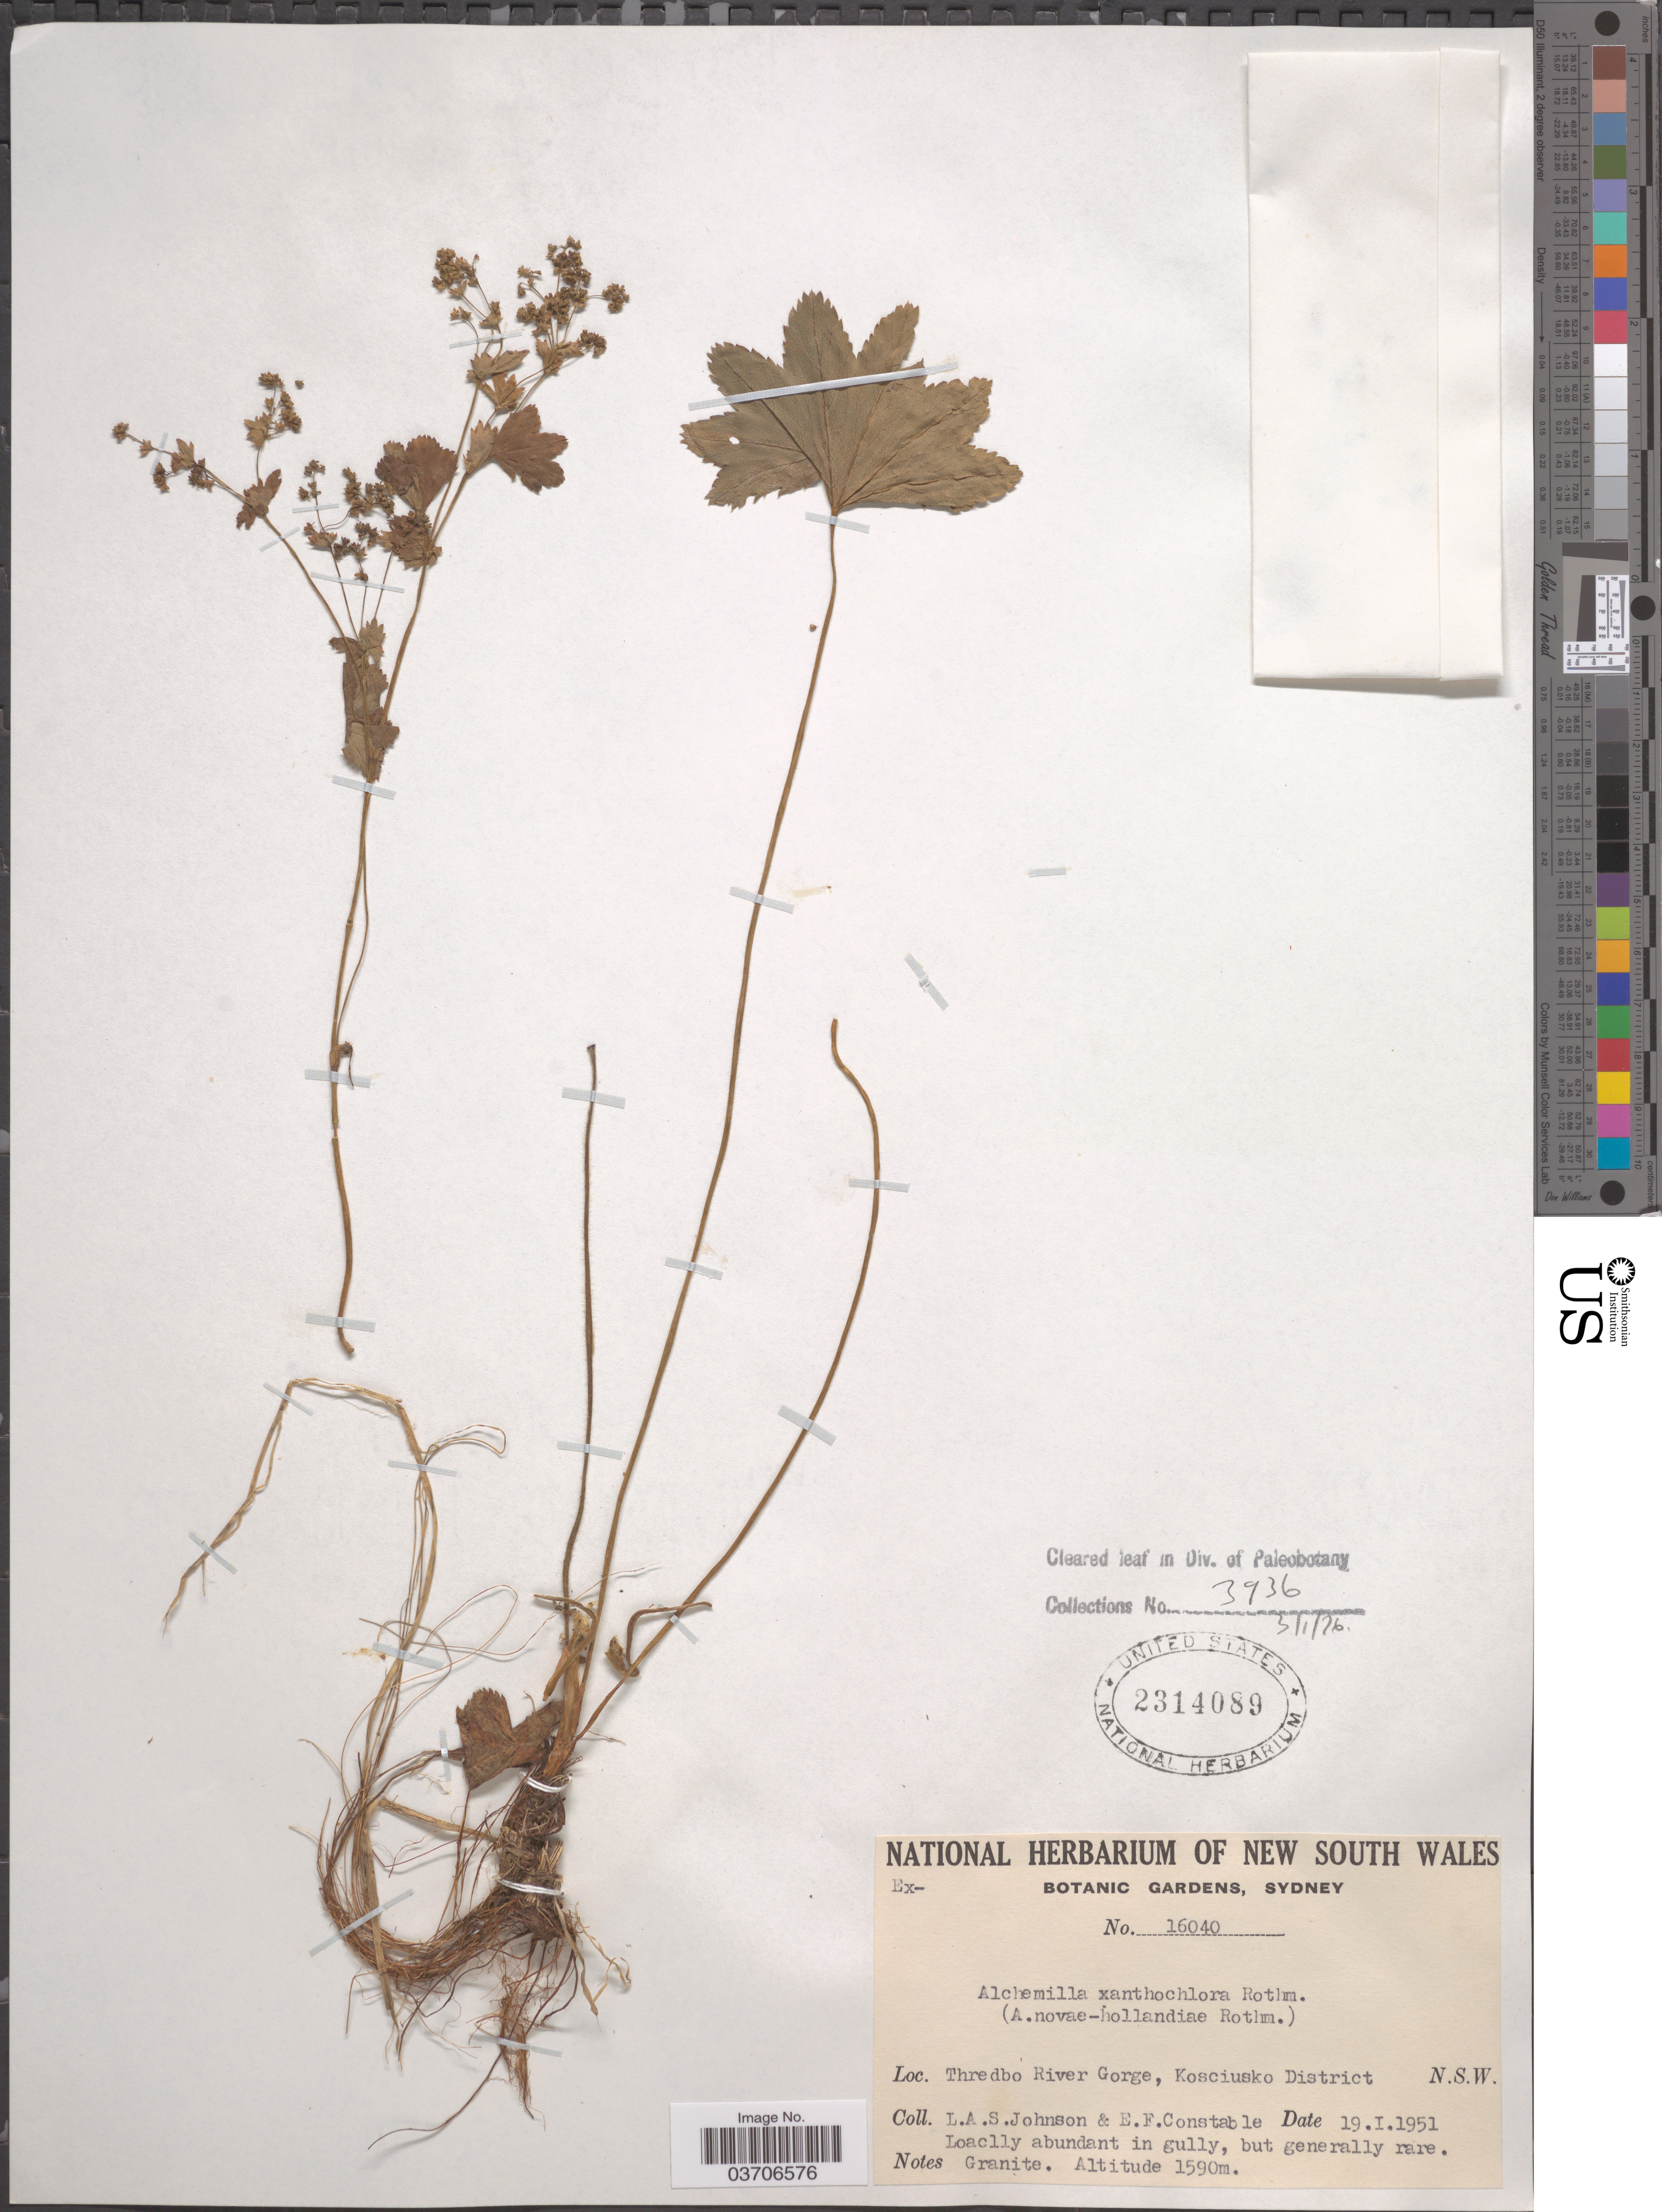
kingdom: Plantae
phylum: Tracheophyta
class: Magnoliopsida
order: Rosales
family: Rosaceae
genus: Alchemilla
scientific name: Alchemilla xanthochlora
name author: Rothm.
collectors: L. A. S. Johnson & E. F. Constable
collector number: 16040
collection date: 1951-01-19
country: Australia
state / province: New South Wales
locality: Thredbo River Gorge, Kosciusko District.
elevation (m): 1590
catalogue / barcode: US 2314089